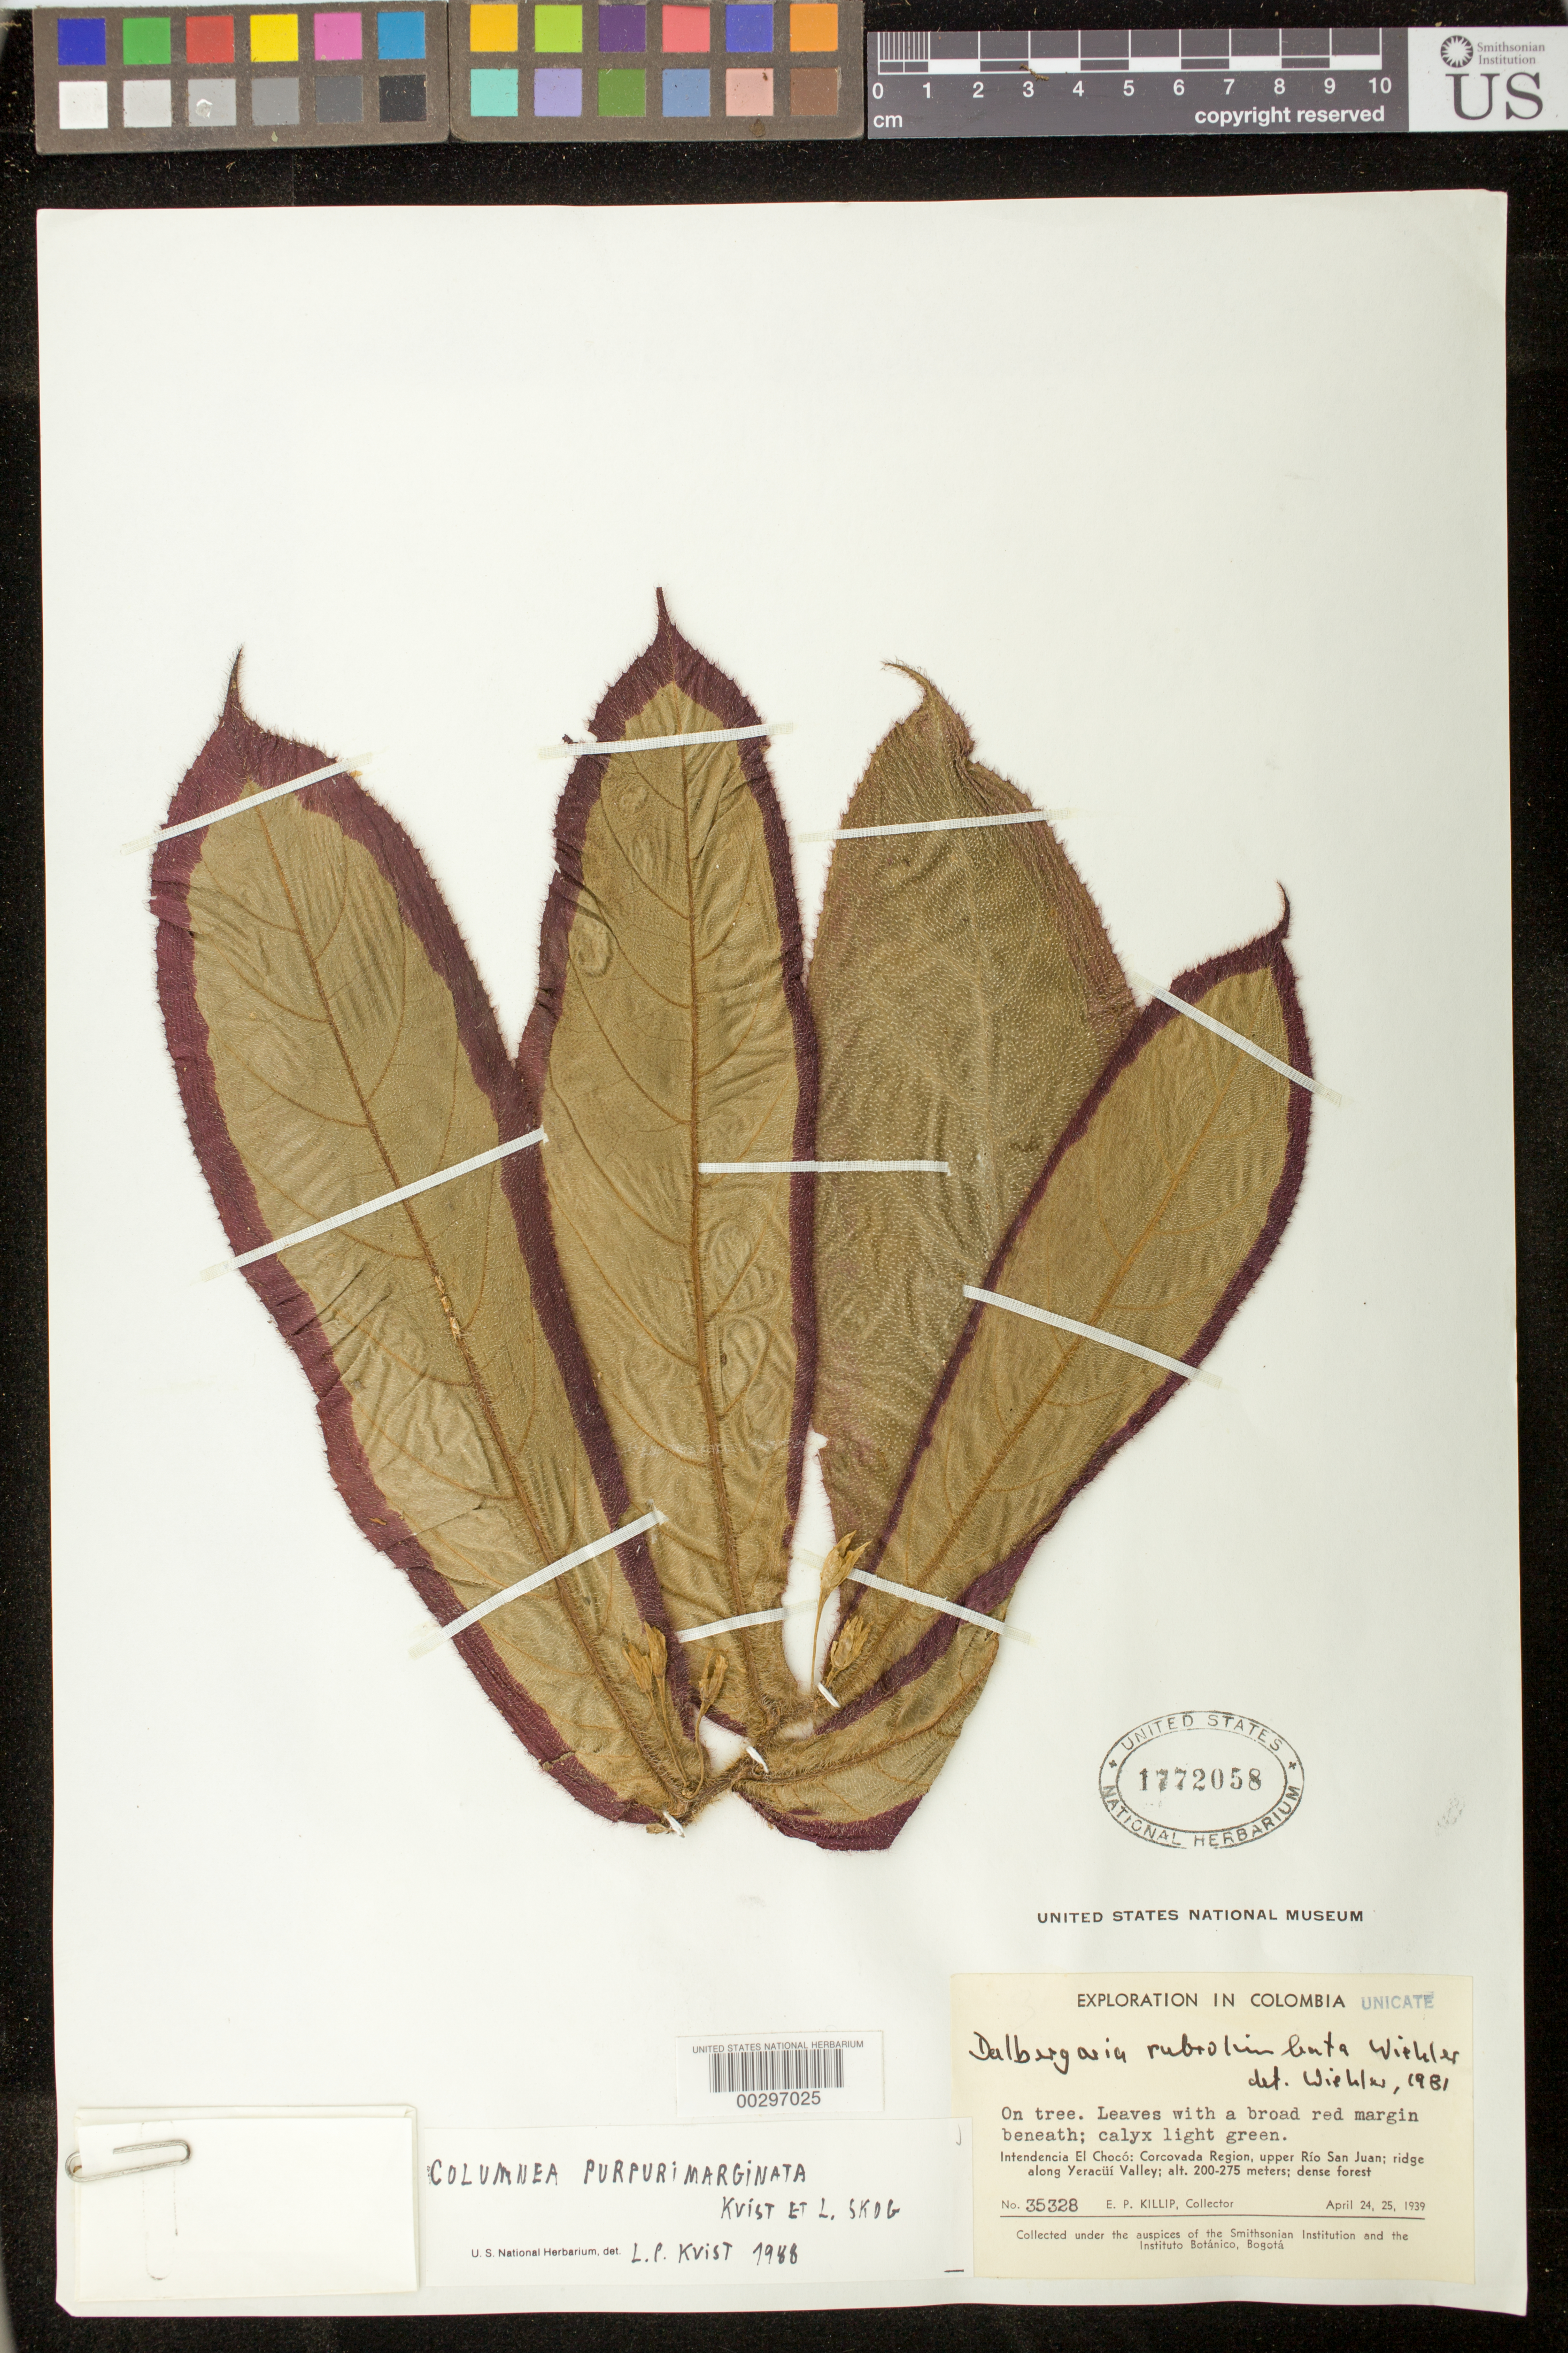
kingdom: Plantae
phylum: Tracheophyta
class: Magnoliopsida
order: Lamiales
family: Gesneriaceae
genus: Columnea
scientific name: Columnea purpurimarginata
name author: L.P. Kvist & L.E. Skog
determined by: Skog, Laurence E.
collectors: E. P. Killip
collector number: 35328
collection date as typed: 24-25 Apr 1939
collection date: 1939-04-24/1939-04-25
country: Colombia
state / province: Chocó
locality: Corcovada Region, upper Río San Juan; ridge along Yeracúí Valley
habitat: Dense forest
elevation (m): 200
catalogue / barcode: US 1772058